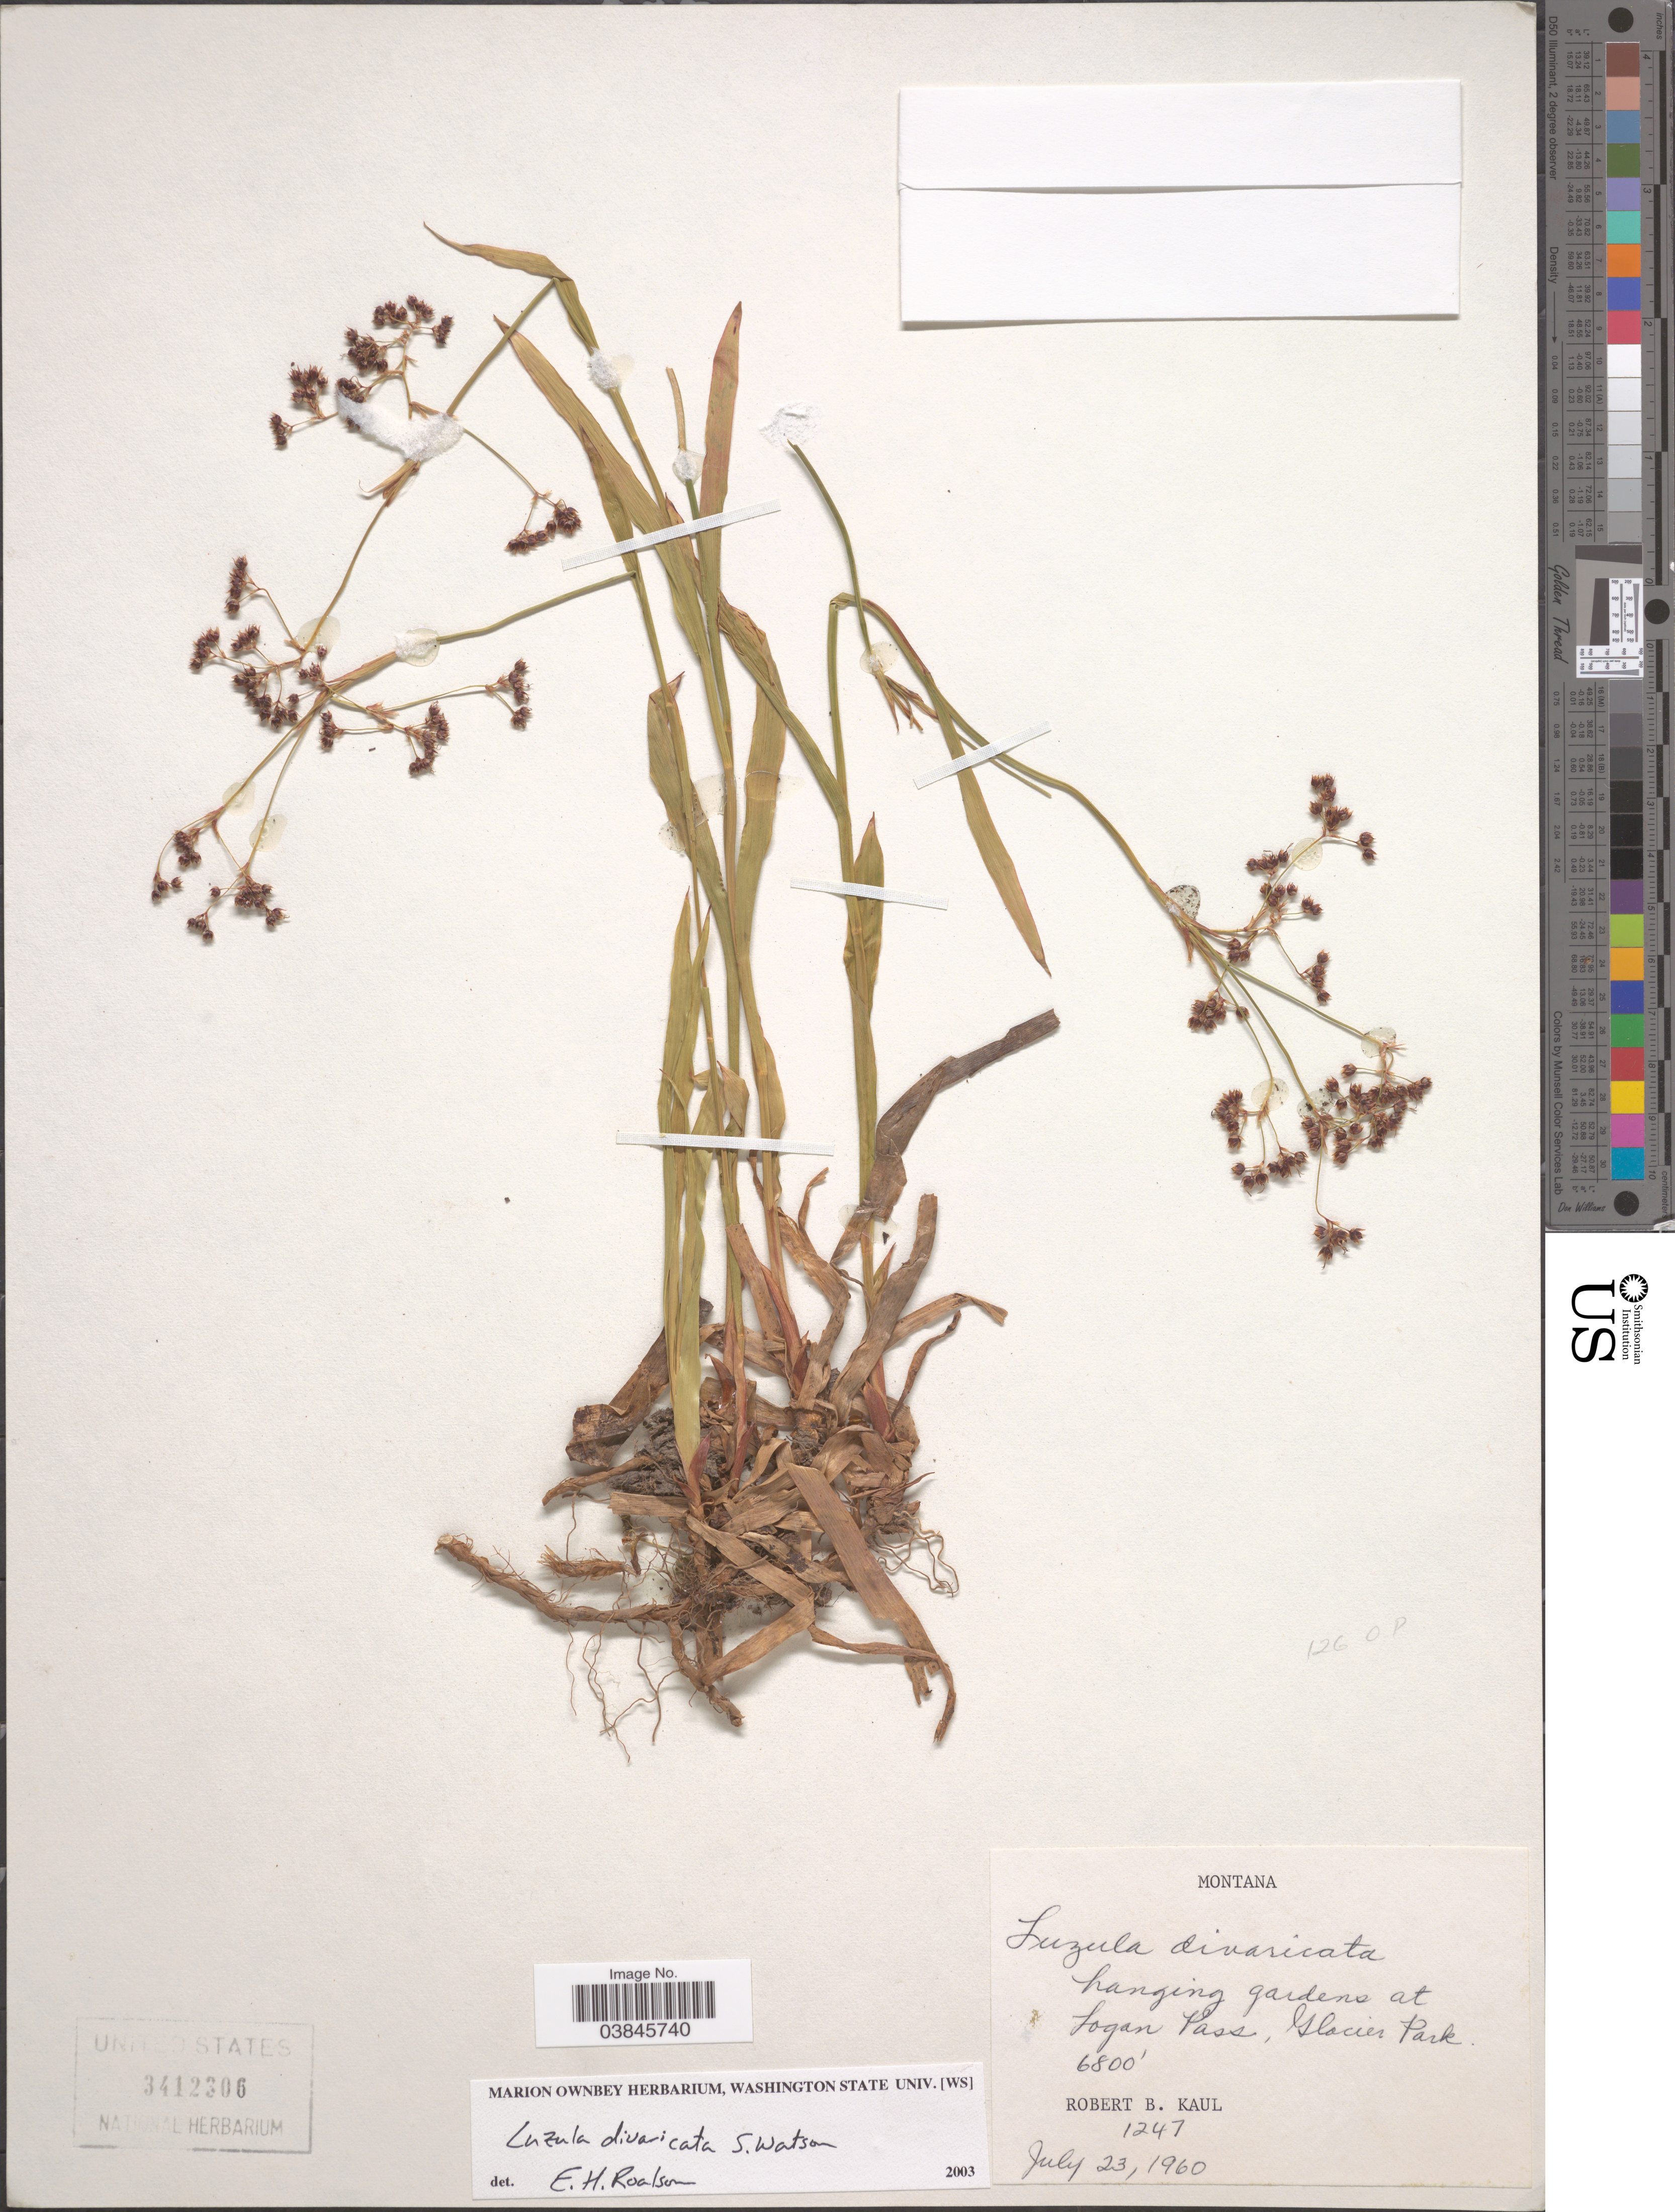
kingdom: Plantae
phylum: Tracheophyta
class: Liliopsida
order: Poales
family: Juncaceae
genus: Luzula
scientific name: Luzula divaricata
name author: S. Watson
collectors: R. Kaul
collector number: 1247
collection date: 1960-07-23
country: United States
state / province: Montana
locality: Hanging gardens at Logan Pass, Glacier Park.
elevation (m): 2073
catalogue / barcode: US 3412306